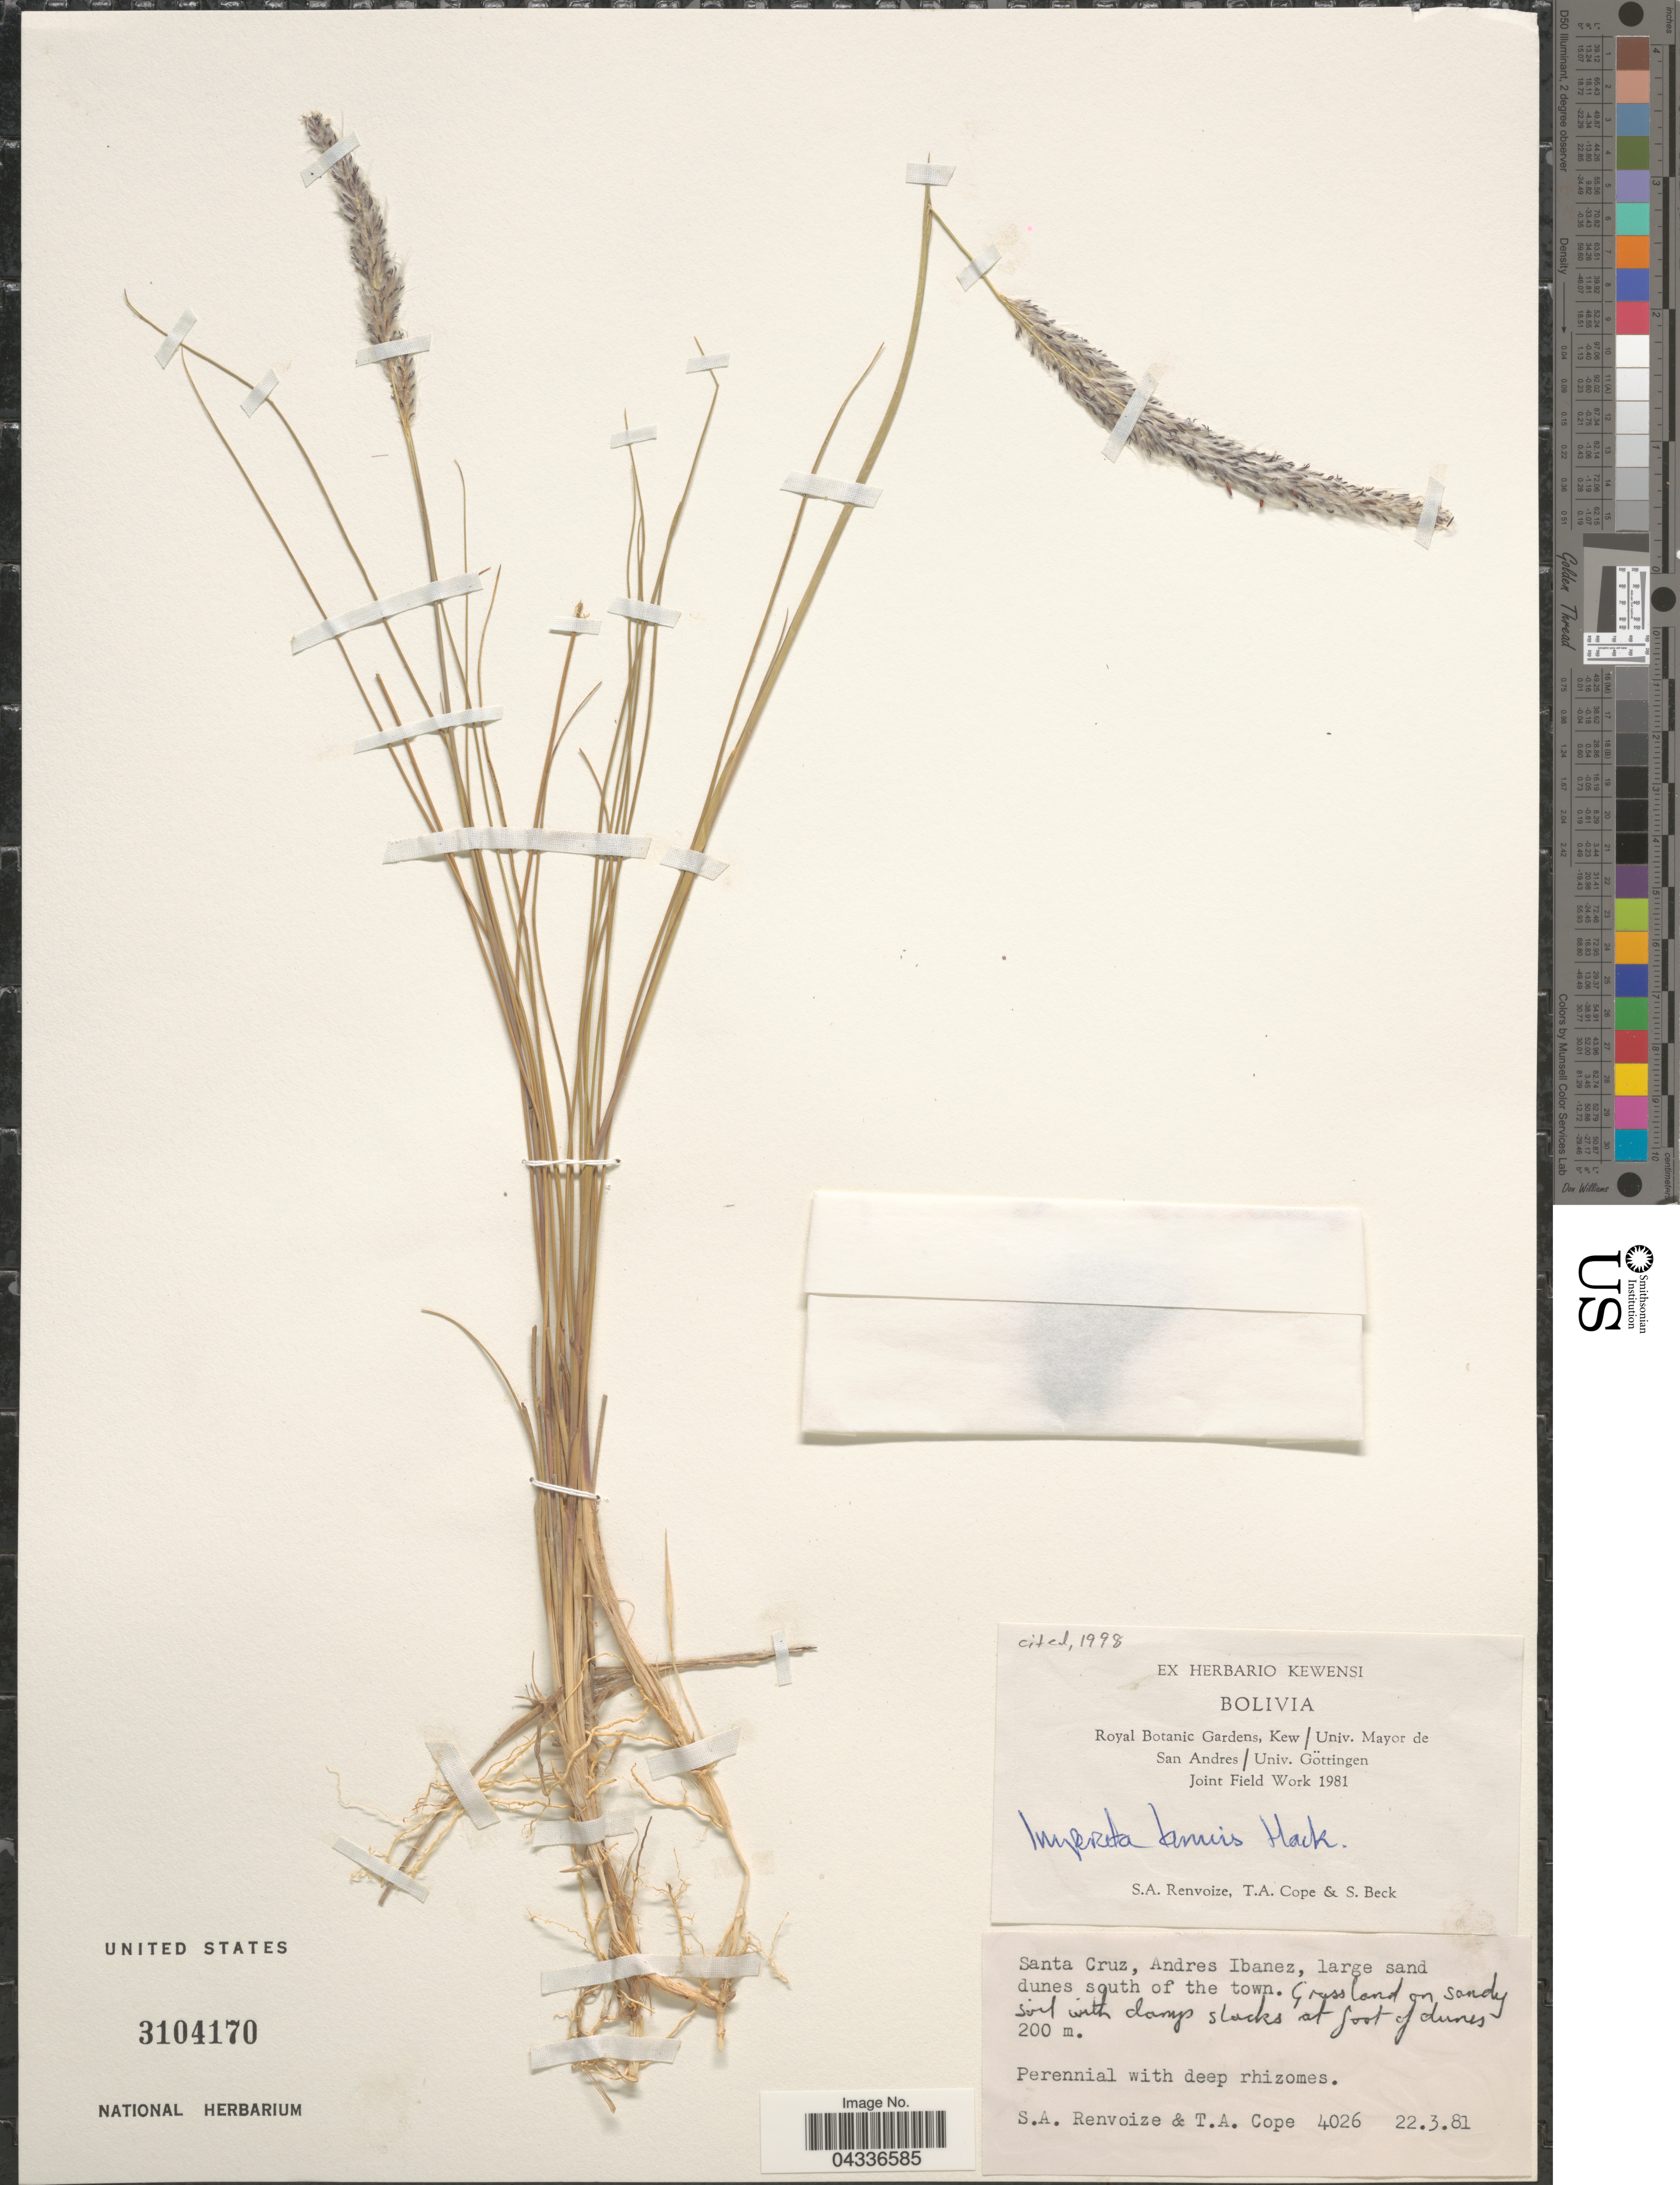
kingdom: Plantae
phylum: Tracheophyta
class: Liliopsida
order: Poales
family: Poaceae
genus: Imperata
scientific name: Imperata tenuis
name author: Hack.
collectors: S. A. Renvoize, T. A. Cope & S. G. Beck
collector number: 4026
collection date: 1981-03-22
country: Bolivia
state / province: Santa Cruz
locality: Royal Botanic Gardens, Kew/Univ. Mayor de San Andres/Univ. Göttingen Joint Field Work 1981. Andres Ibanez, large sand dunes south of the town.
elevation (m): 200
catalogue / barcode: US 3104170